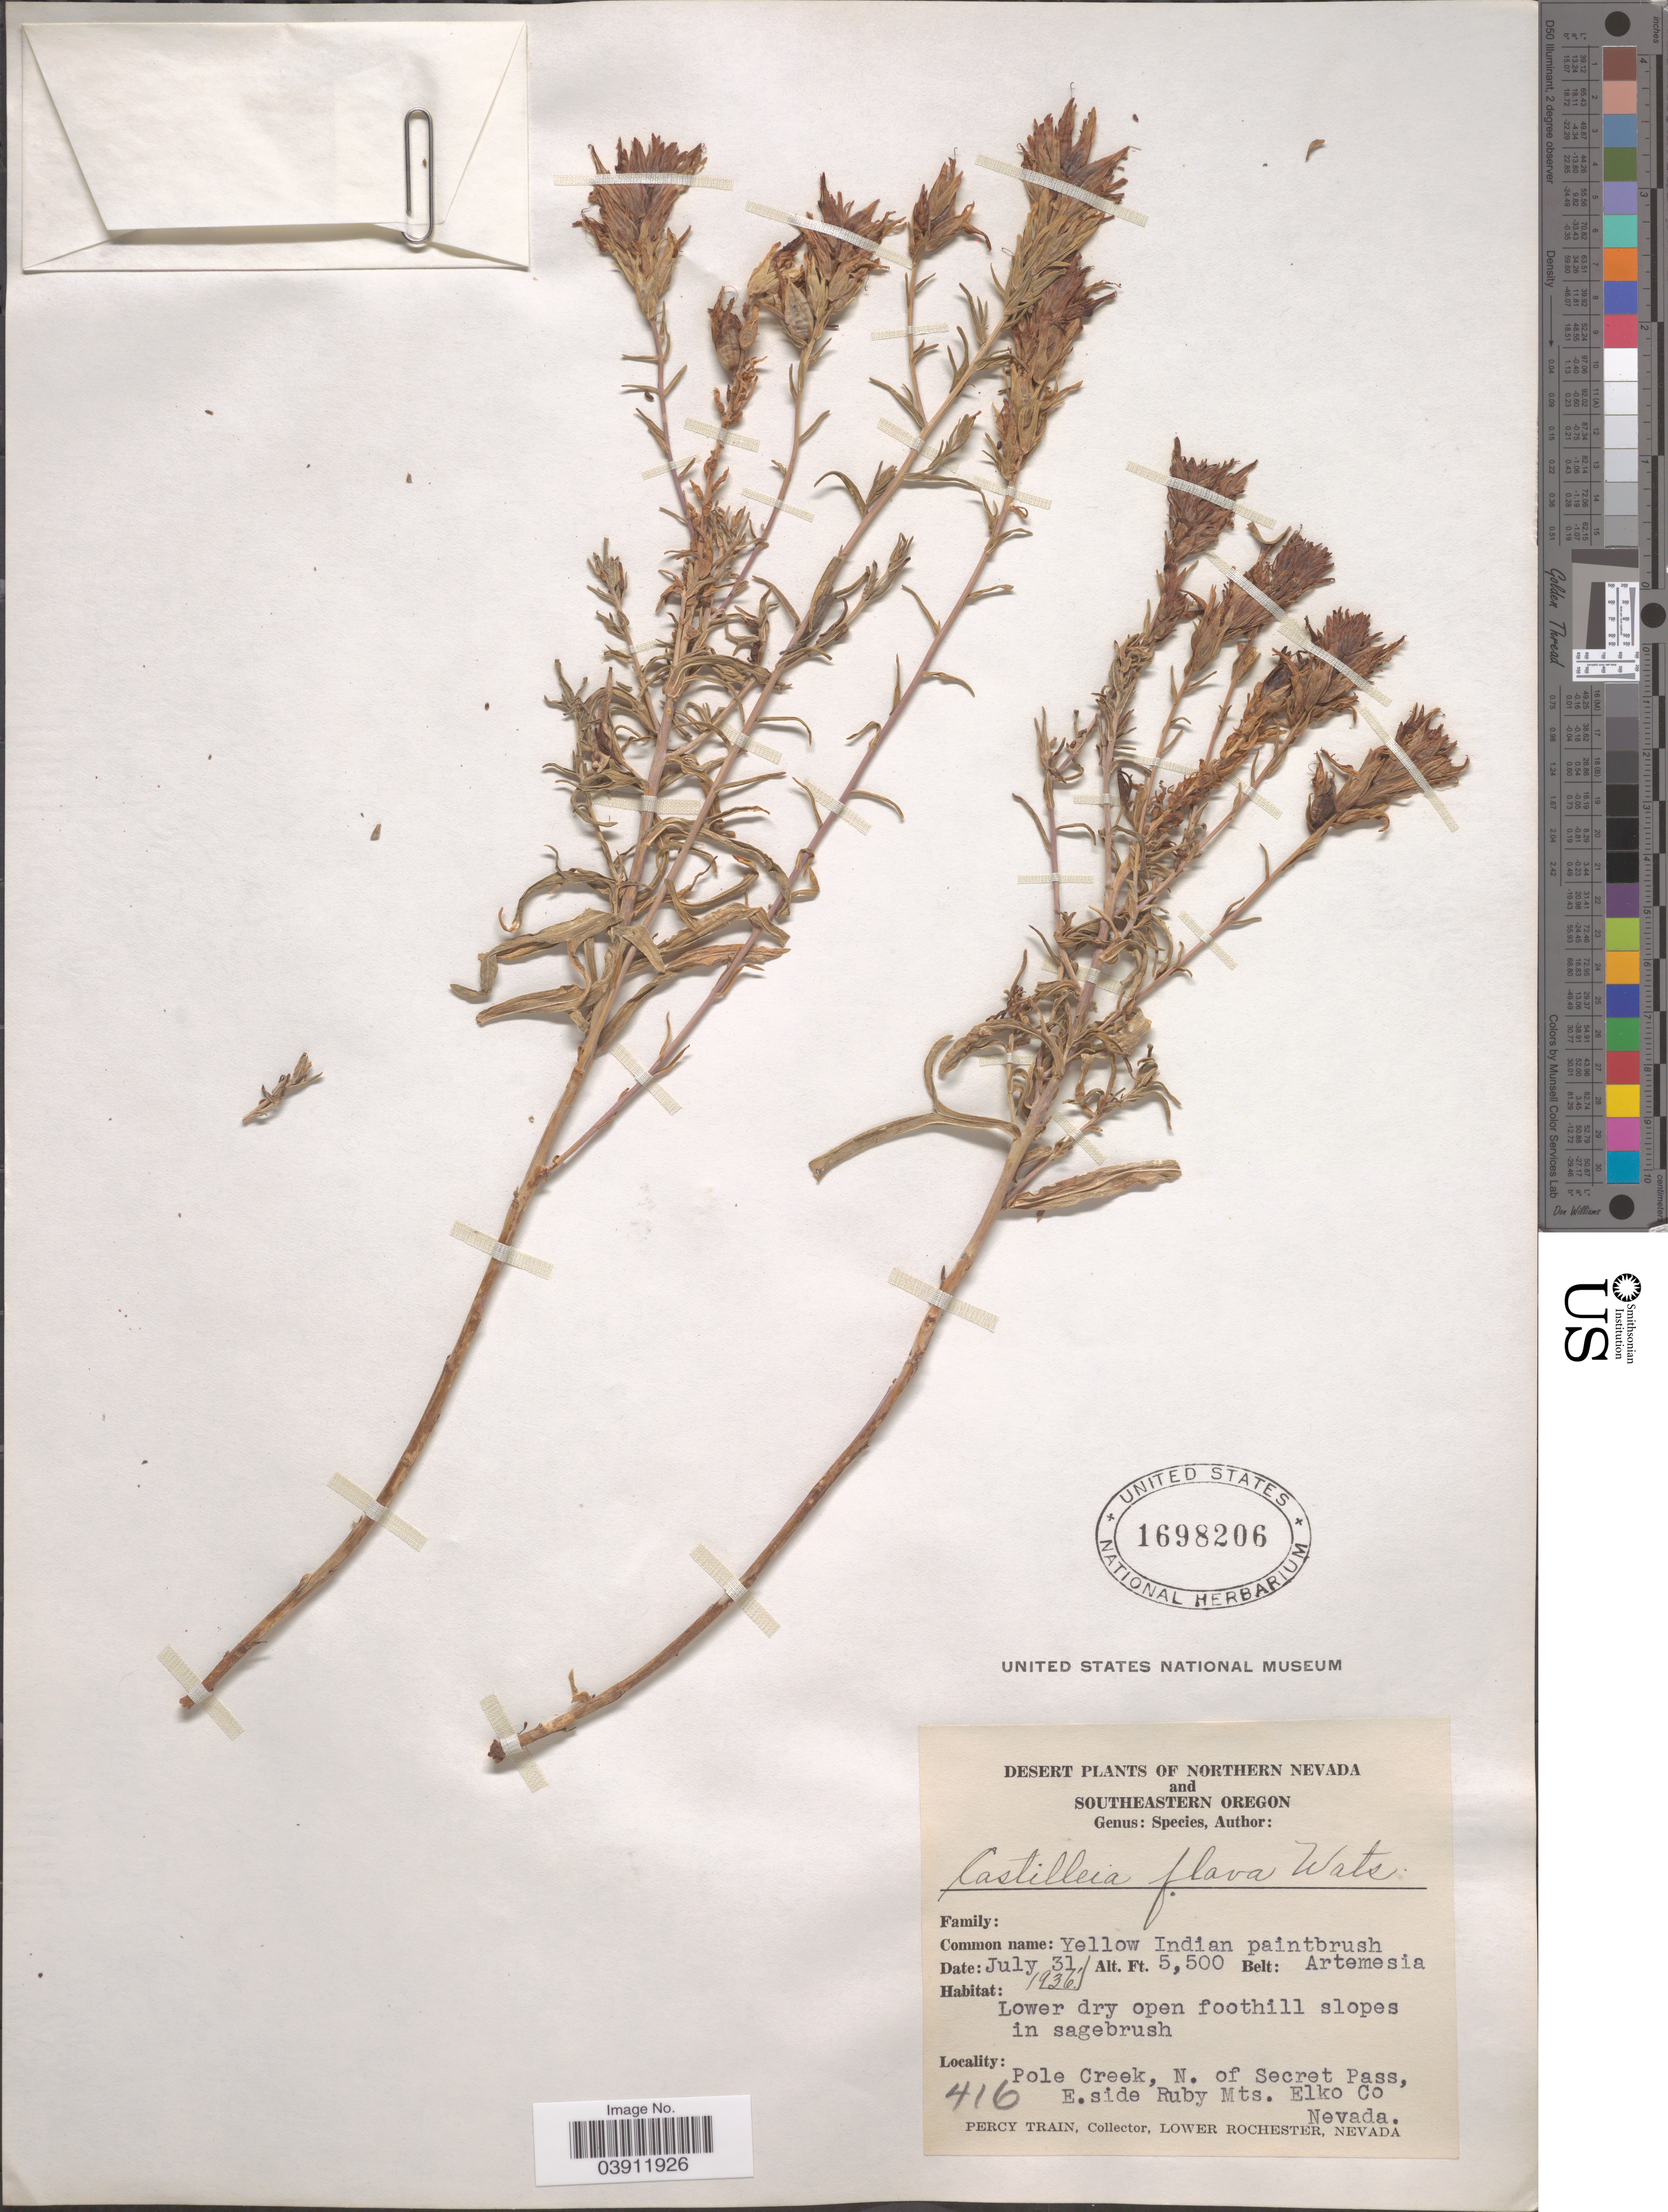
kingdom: Plantae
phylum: Tracheophyta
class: Magnoliopsida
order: Lamiales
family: Orobanchaceae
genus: Castilleja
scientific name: Castilleja flava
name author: S. Watson in C. King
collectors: P. Train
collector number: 416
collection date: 1936-07-31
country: United States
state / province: Nevada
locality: Northern Nevada. Pole Creek, N. of Secret Pass, E. side Ruby Mts. Elko Co.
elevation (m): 1676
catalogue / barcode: US 1698206